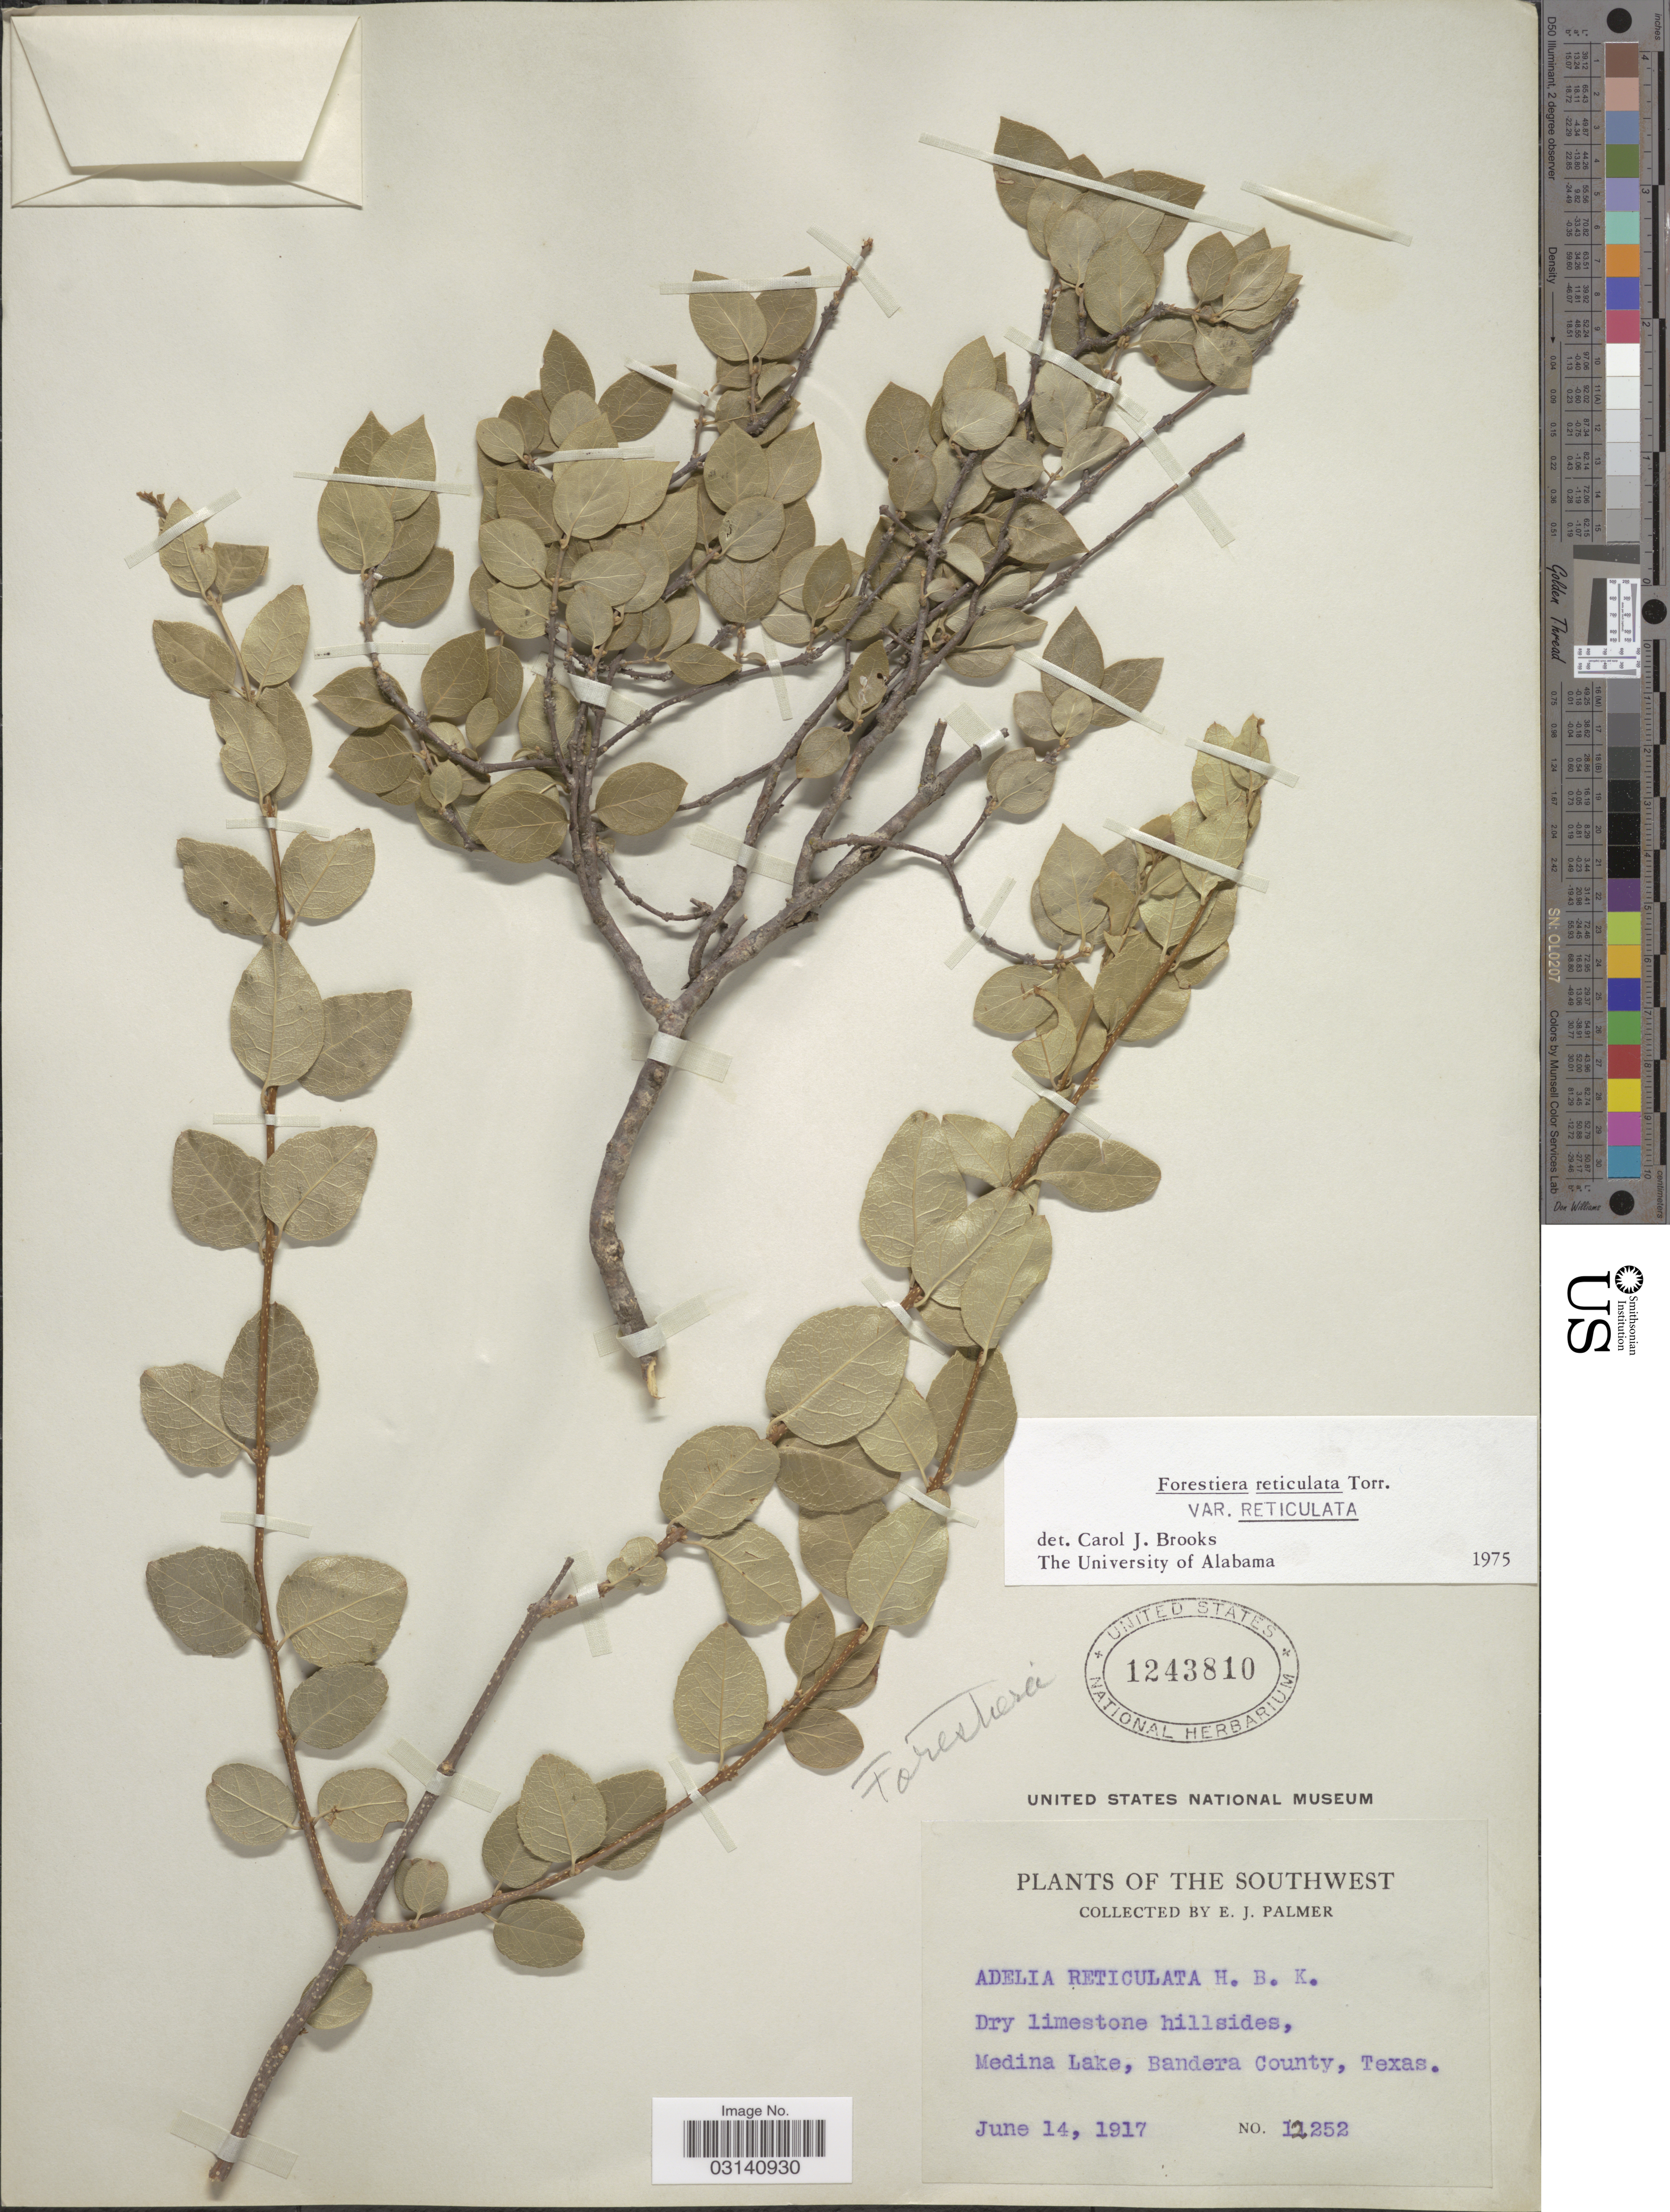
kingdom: Plantae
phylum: Tracheophyta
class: Magnoliopsida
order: Lamiales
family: Oleaceae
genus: Forestiera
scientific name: Forestiera reticulata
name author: Torr. in Emory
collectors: E. J. Palmer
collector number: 12252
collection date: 1917-06-14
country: United States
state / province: Texas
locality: The Southwest. Medina Lake, Bandera County.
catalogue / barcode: US 1243810